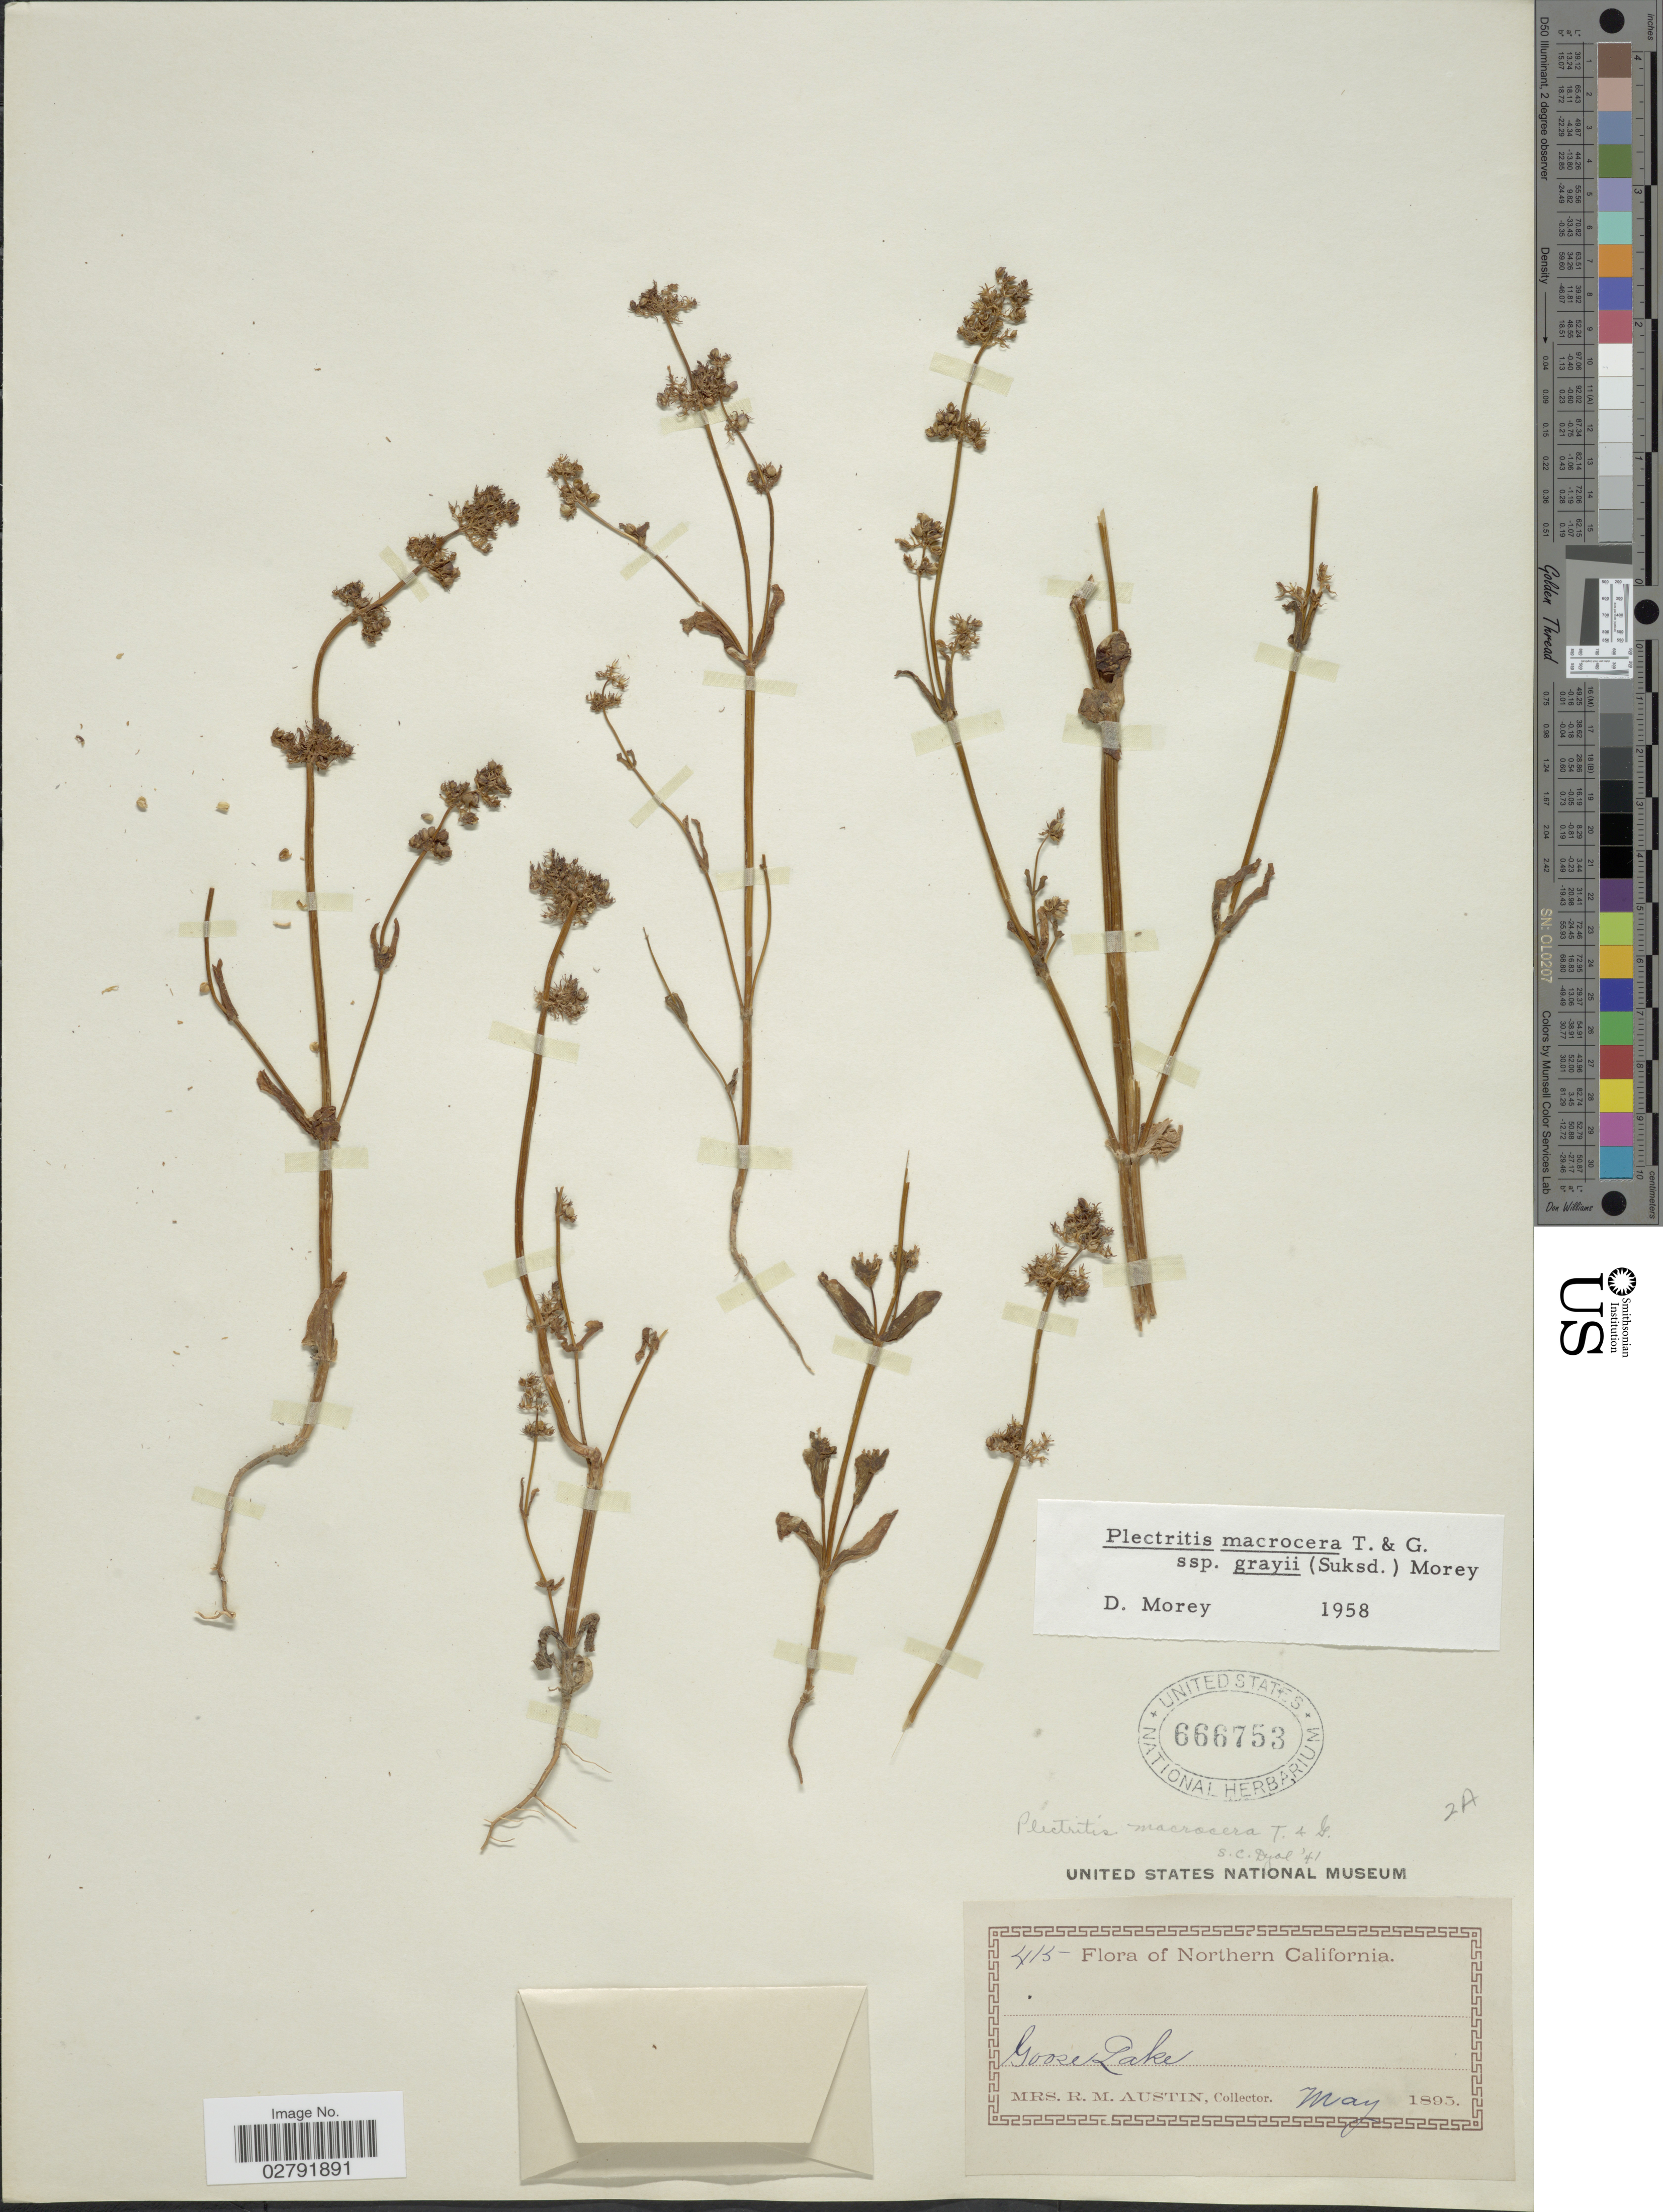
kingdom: Plantae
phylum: Tracheophyta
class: Magnoliopsida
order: Dipsacales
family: Caprifoliaceae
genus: Plectritis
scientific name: Plectritis macrocera subsp. grayi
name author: (Suksd.) Morey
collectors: R. Austin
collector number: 415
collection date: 1895-05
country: United States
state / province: California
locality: Northern California. Goose Lake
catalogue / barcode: US 666753